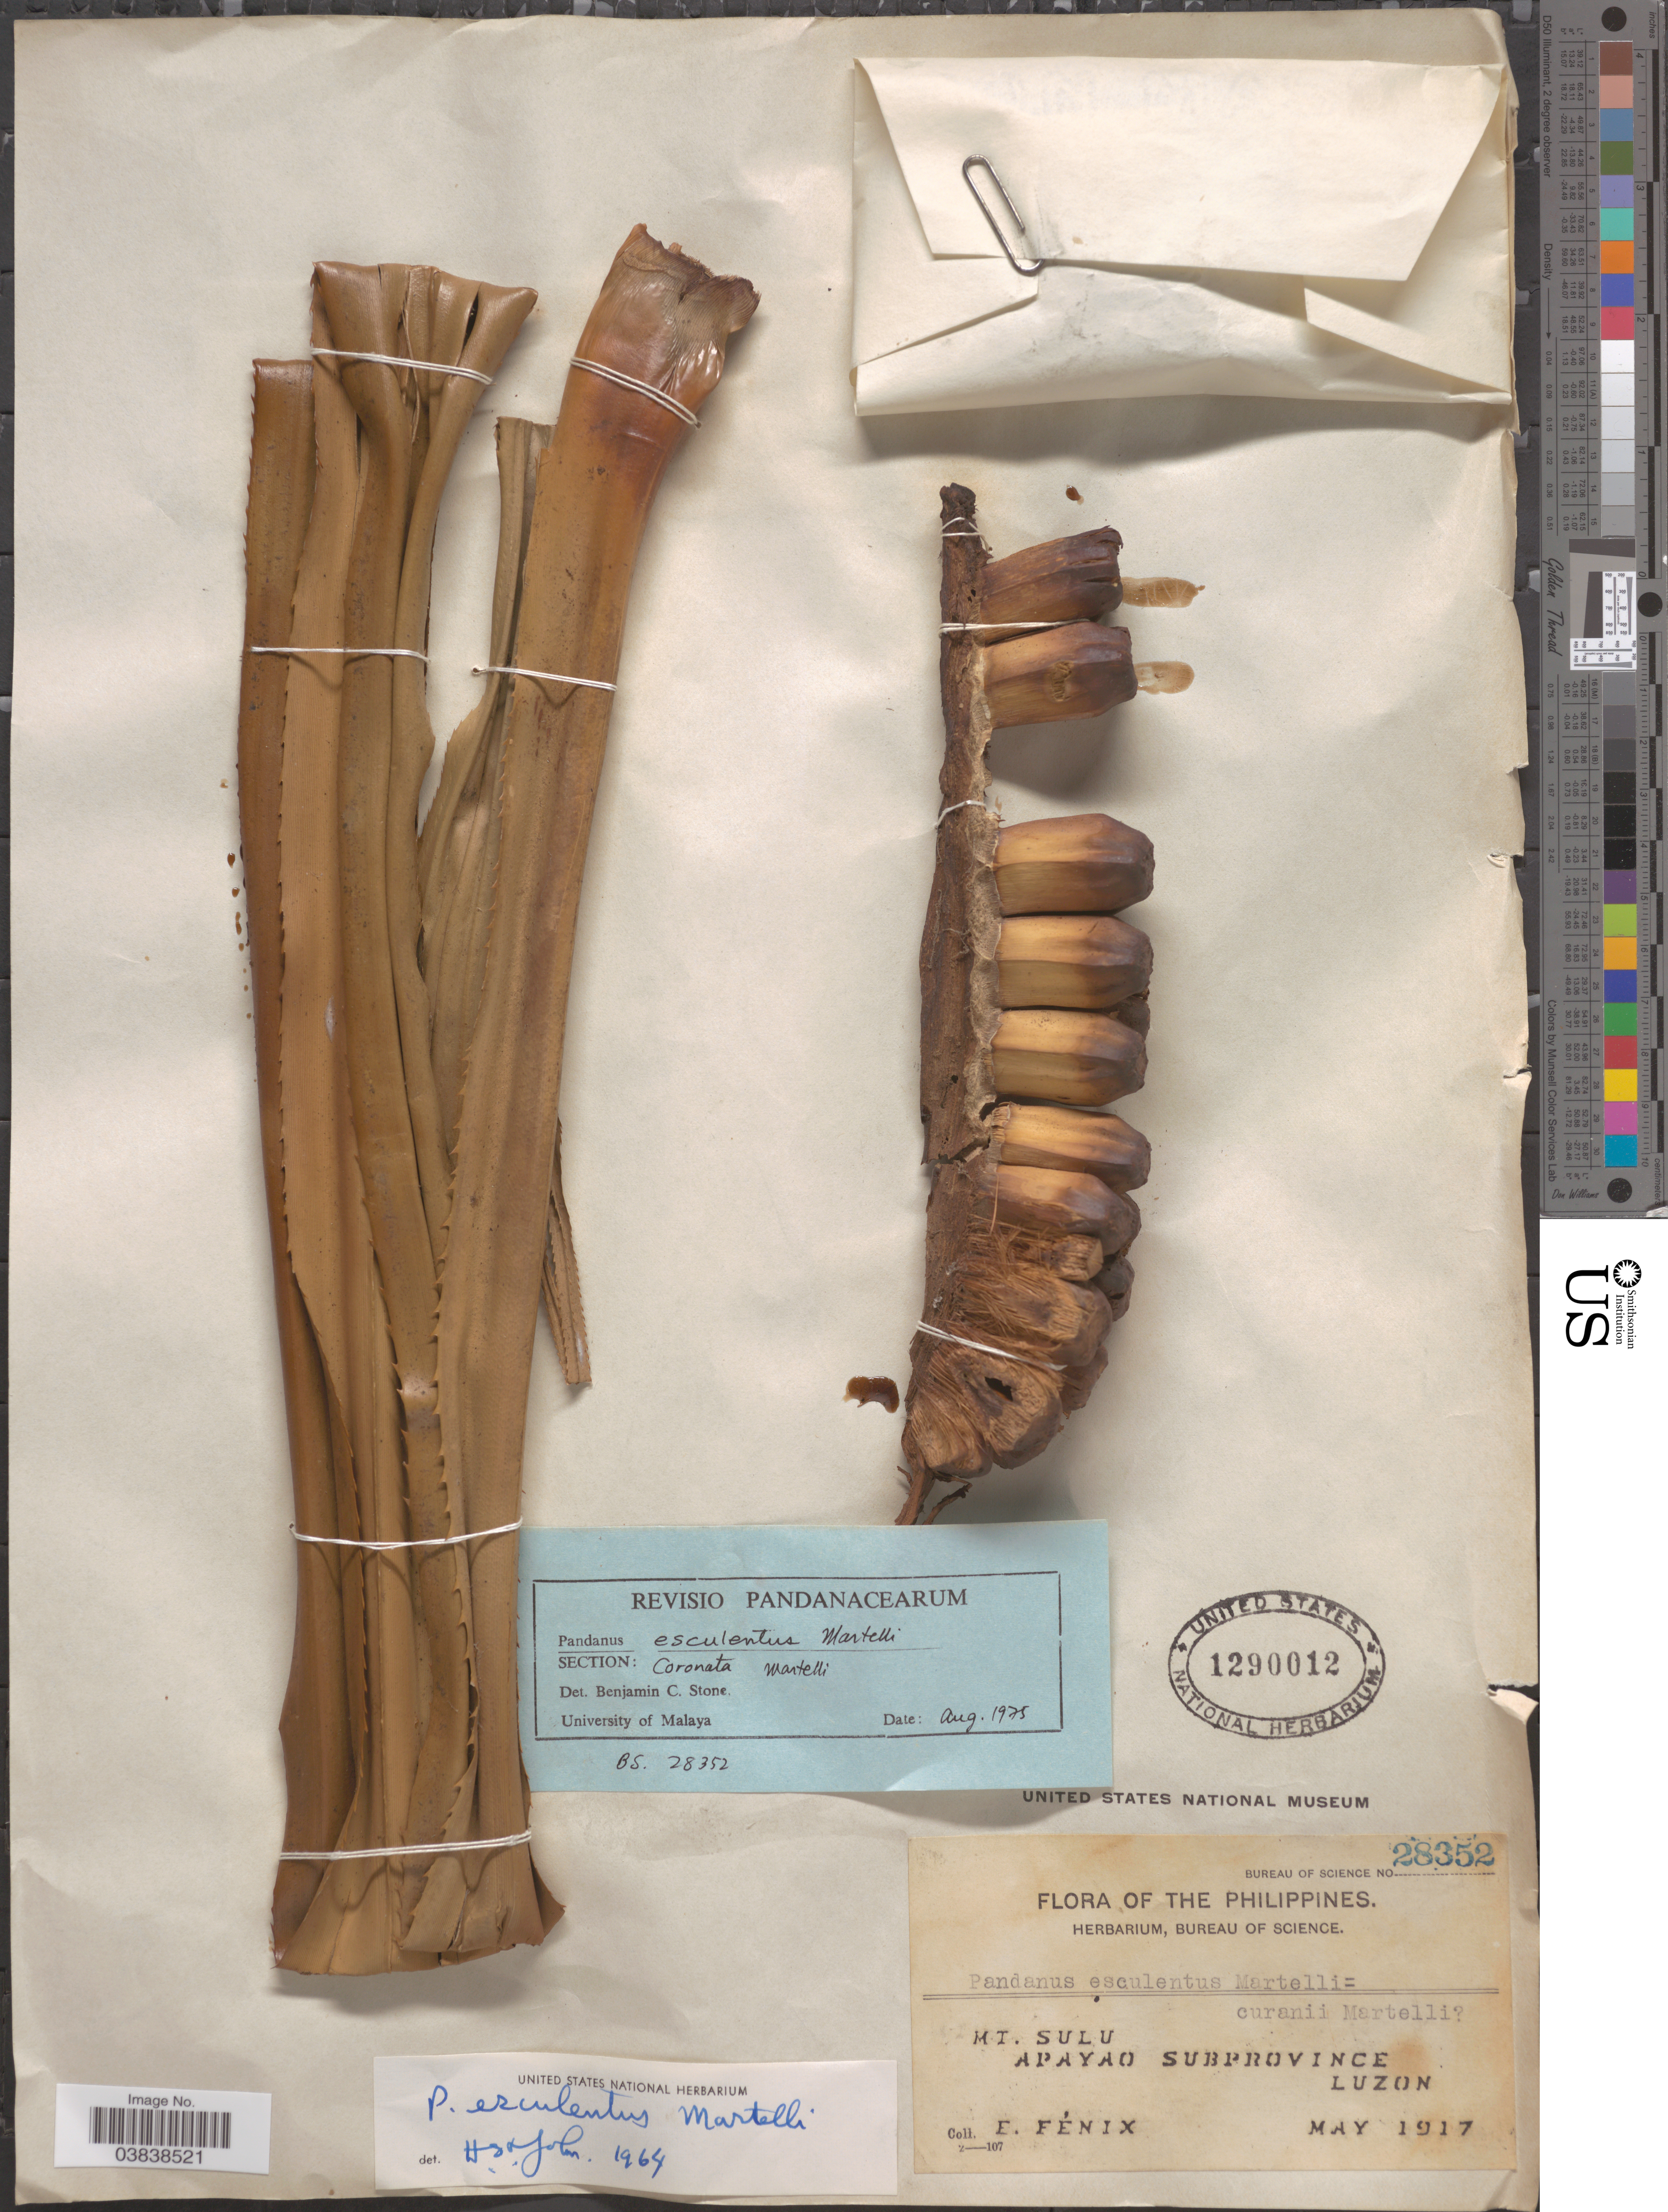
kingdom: Plantae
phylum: Tracheophyta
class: Liliopsida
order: Pandanales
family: Pandanaceae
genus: Pandanus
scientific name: Pandanus esculentus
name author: Martelli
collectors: E. Fénix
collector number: Bureau of Science 28352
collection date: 1917-05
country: Philippines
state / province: Muslim Mindanao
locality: Mt. Sulu. Apayao Subprovince, Luzon.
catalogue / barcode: US 1290012